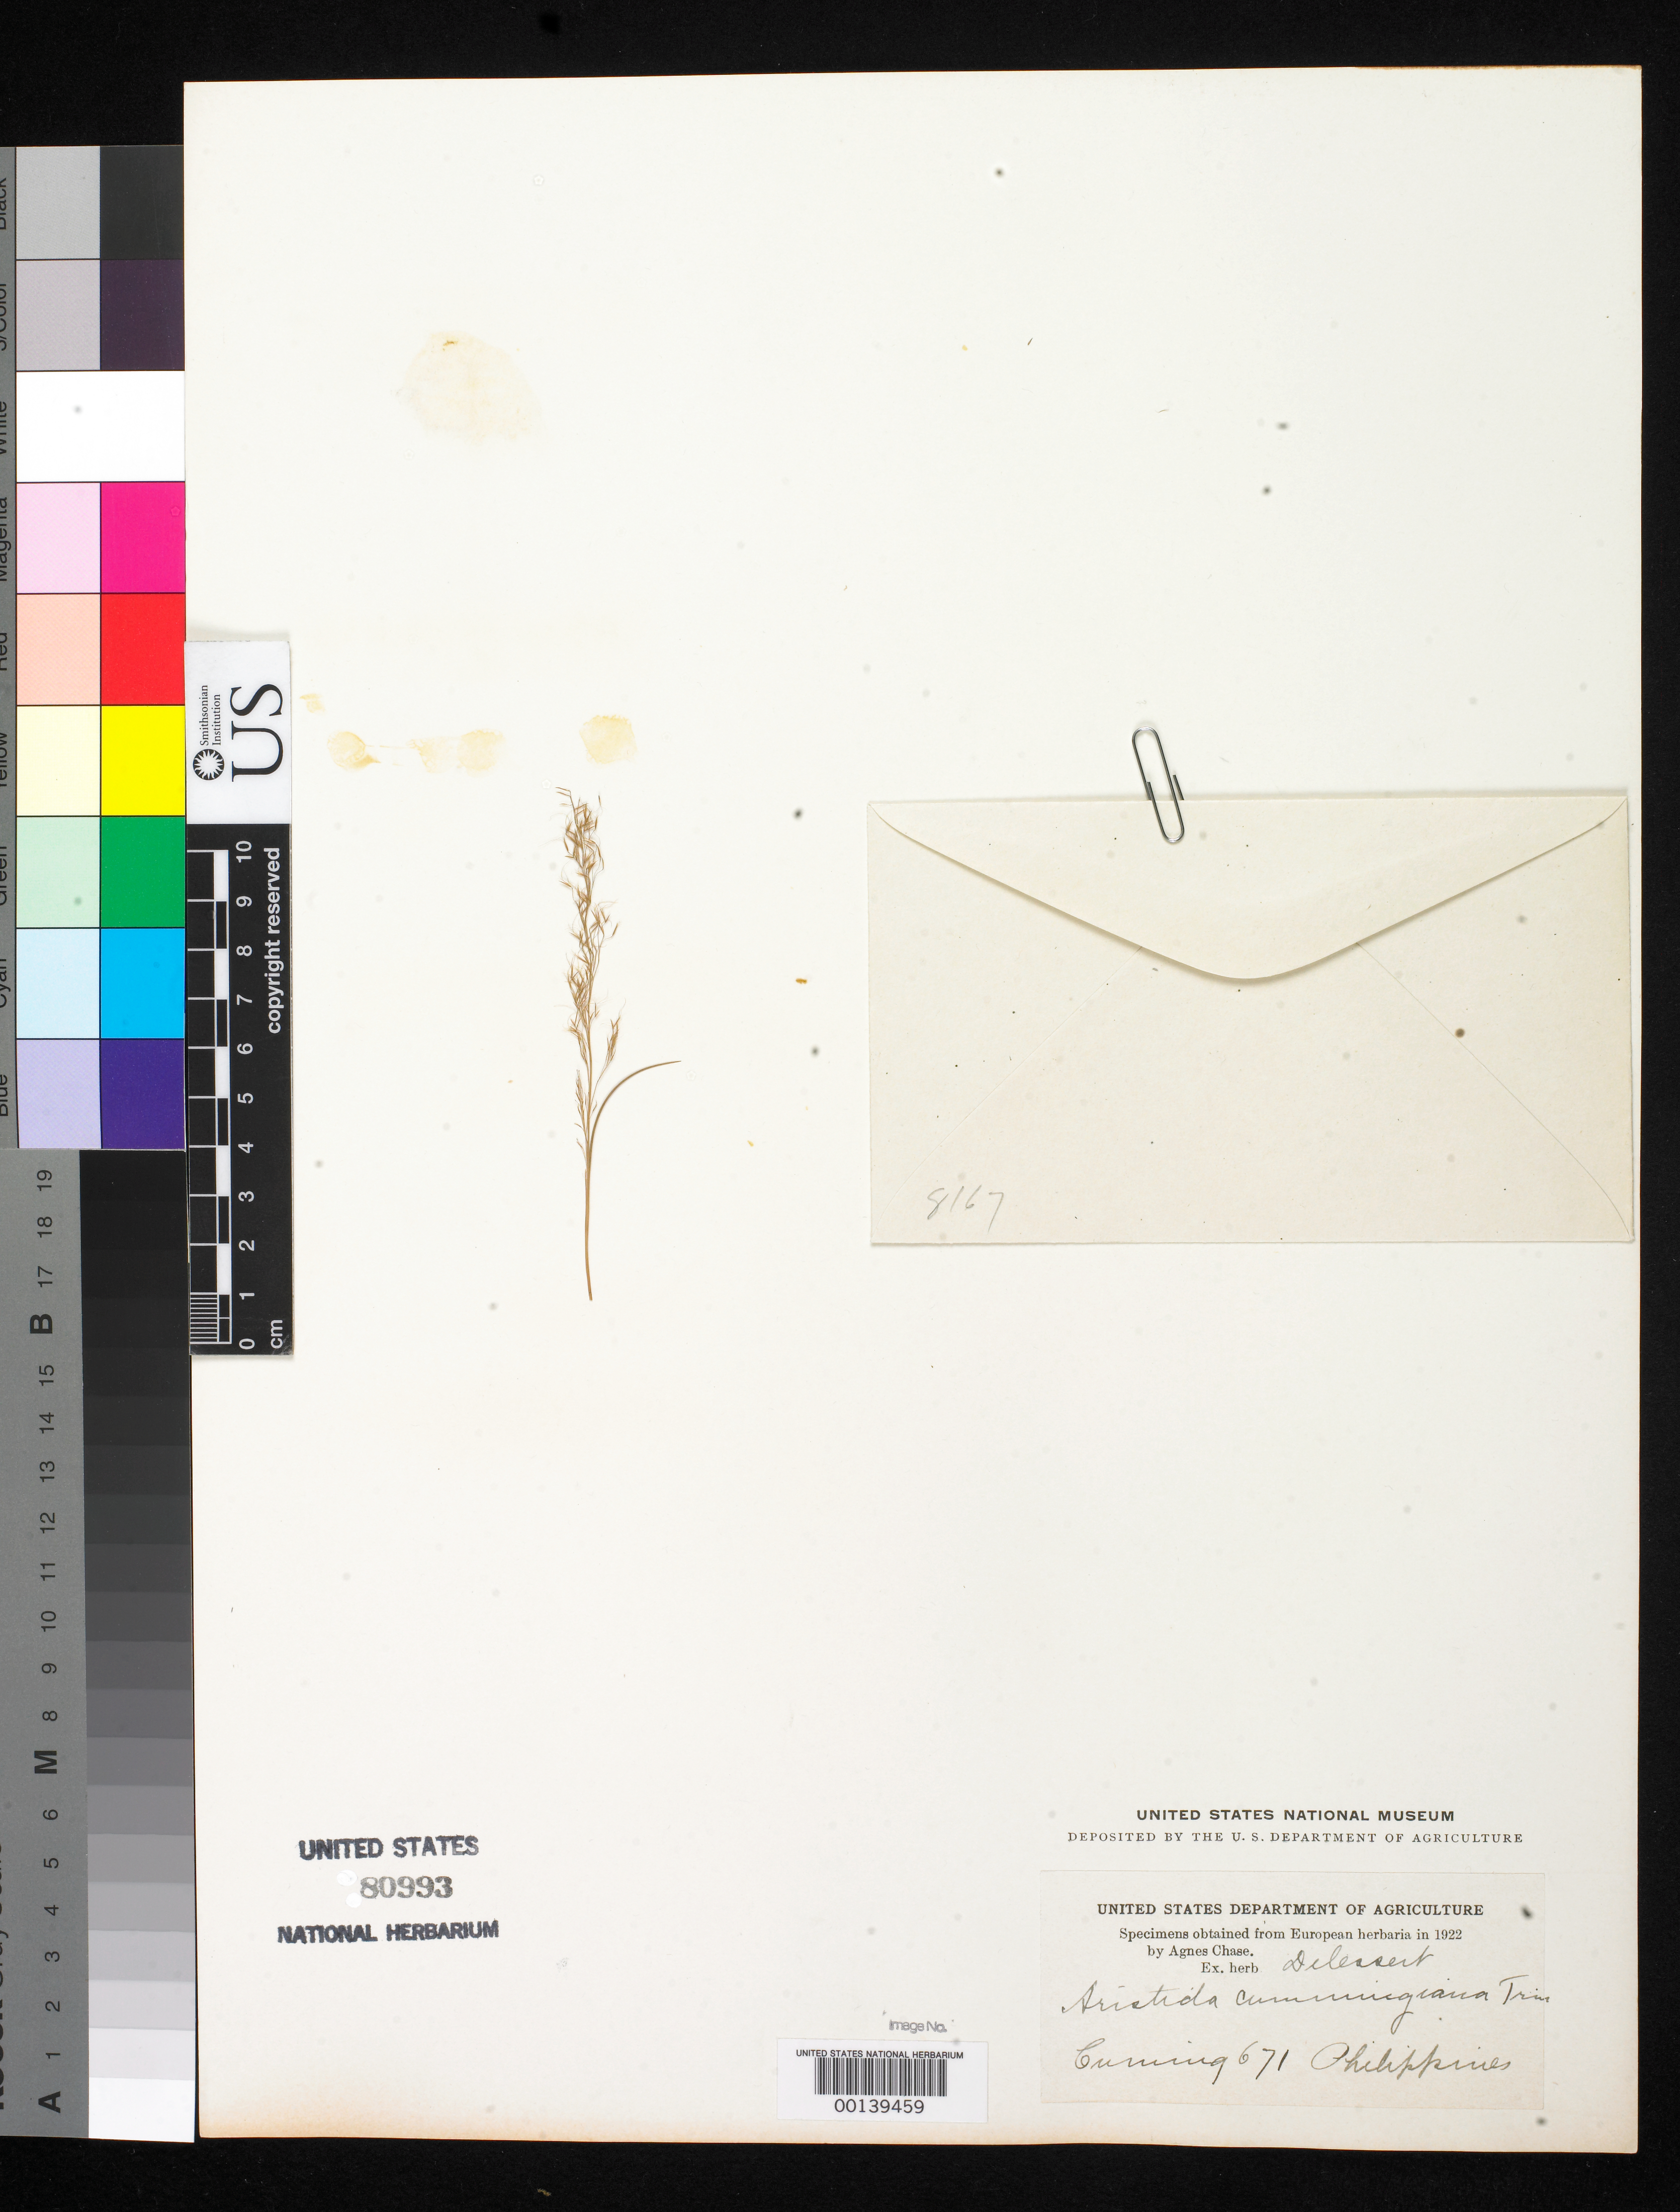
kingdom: Plantae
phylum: Tracheophyta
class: Liliopsida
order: Poales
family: Poaceae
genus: Aristida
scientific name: Aristida cumingiana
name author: Trin. & Rupr.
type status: Type Fragment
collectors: H. Cuming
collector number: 671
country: Philippines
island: Luzon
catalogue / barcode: US 80993